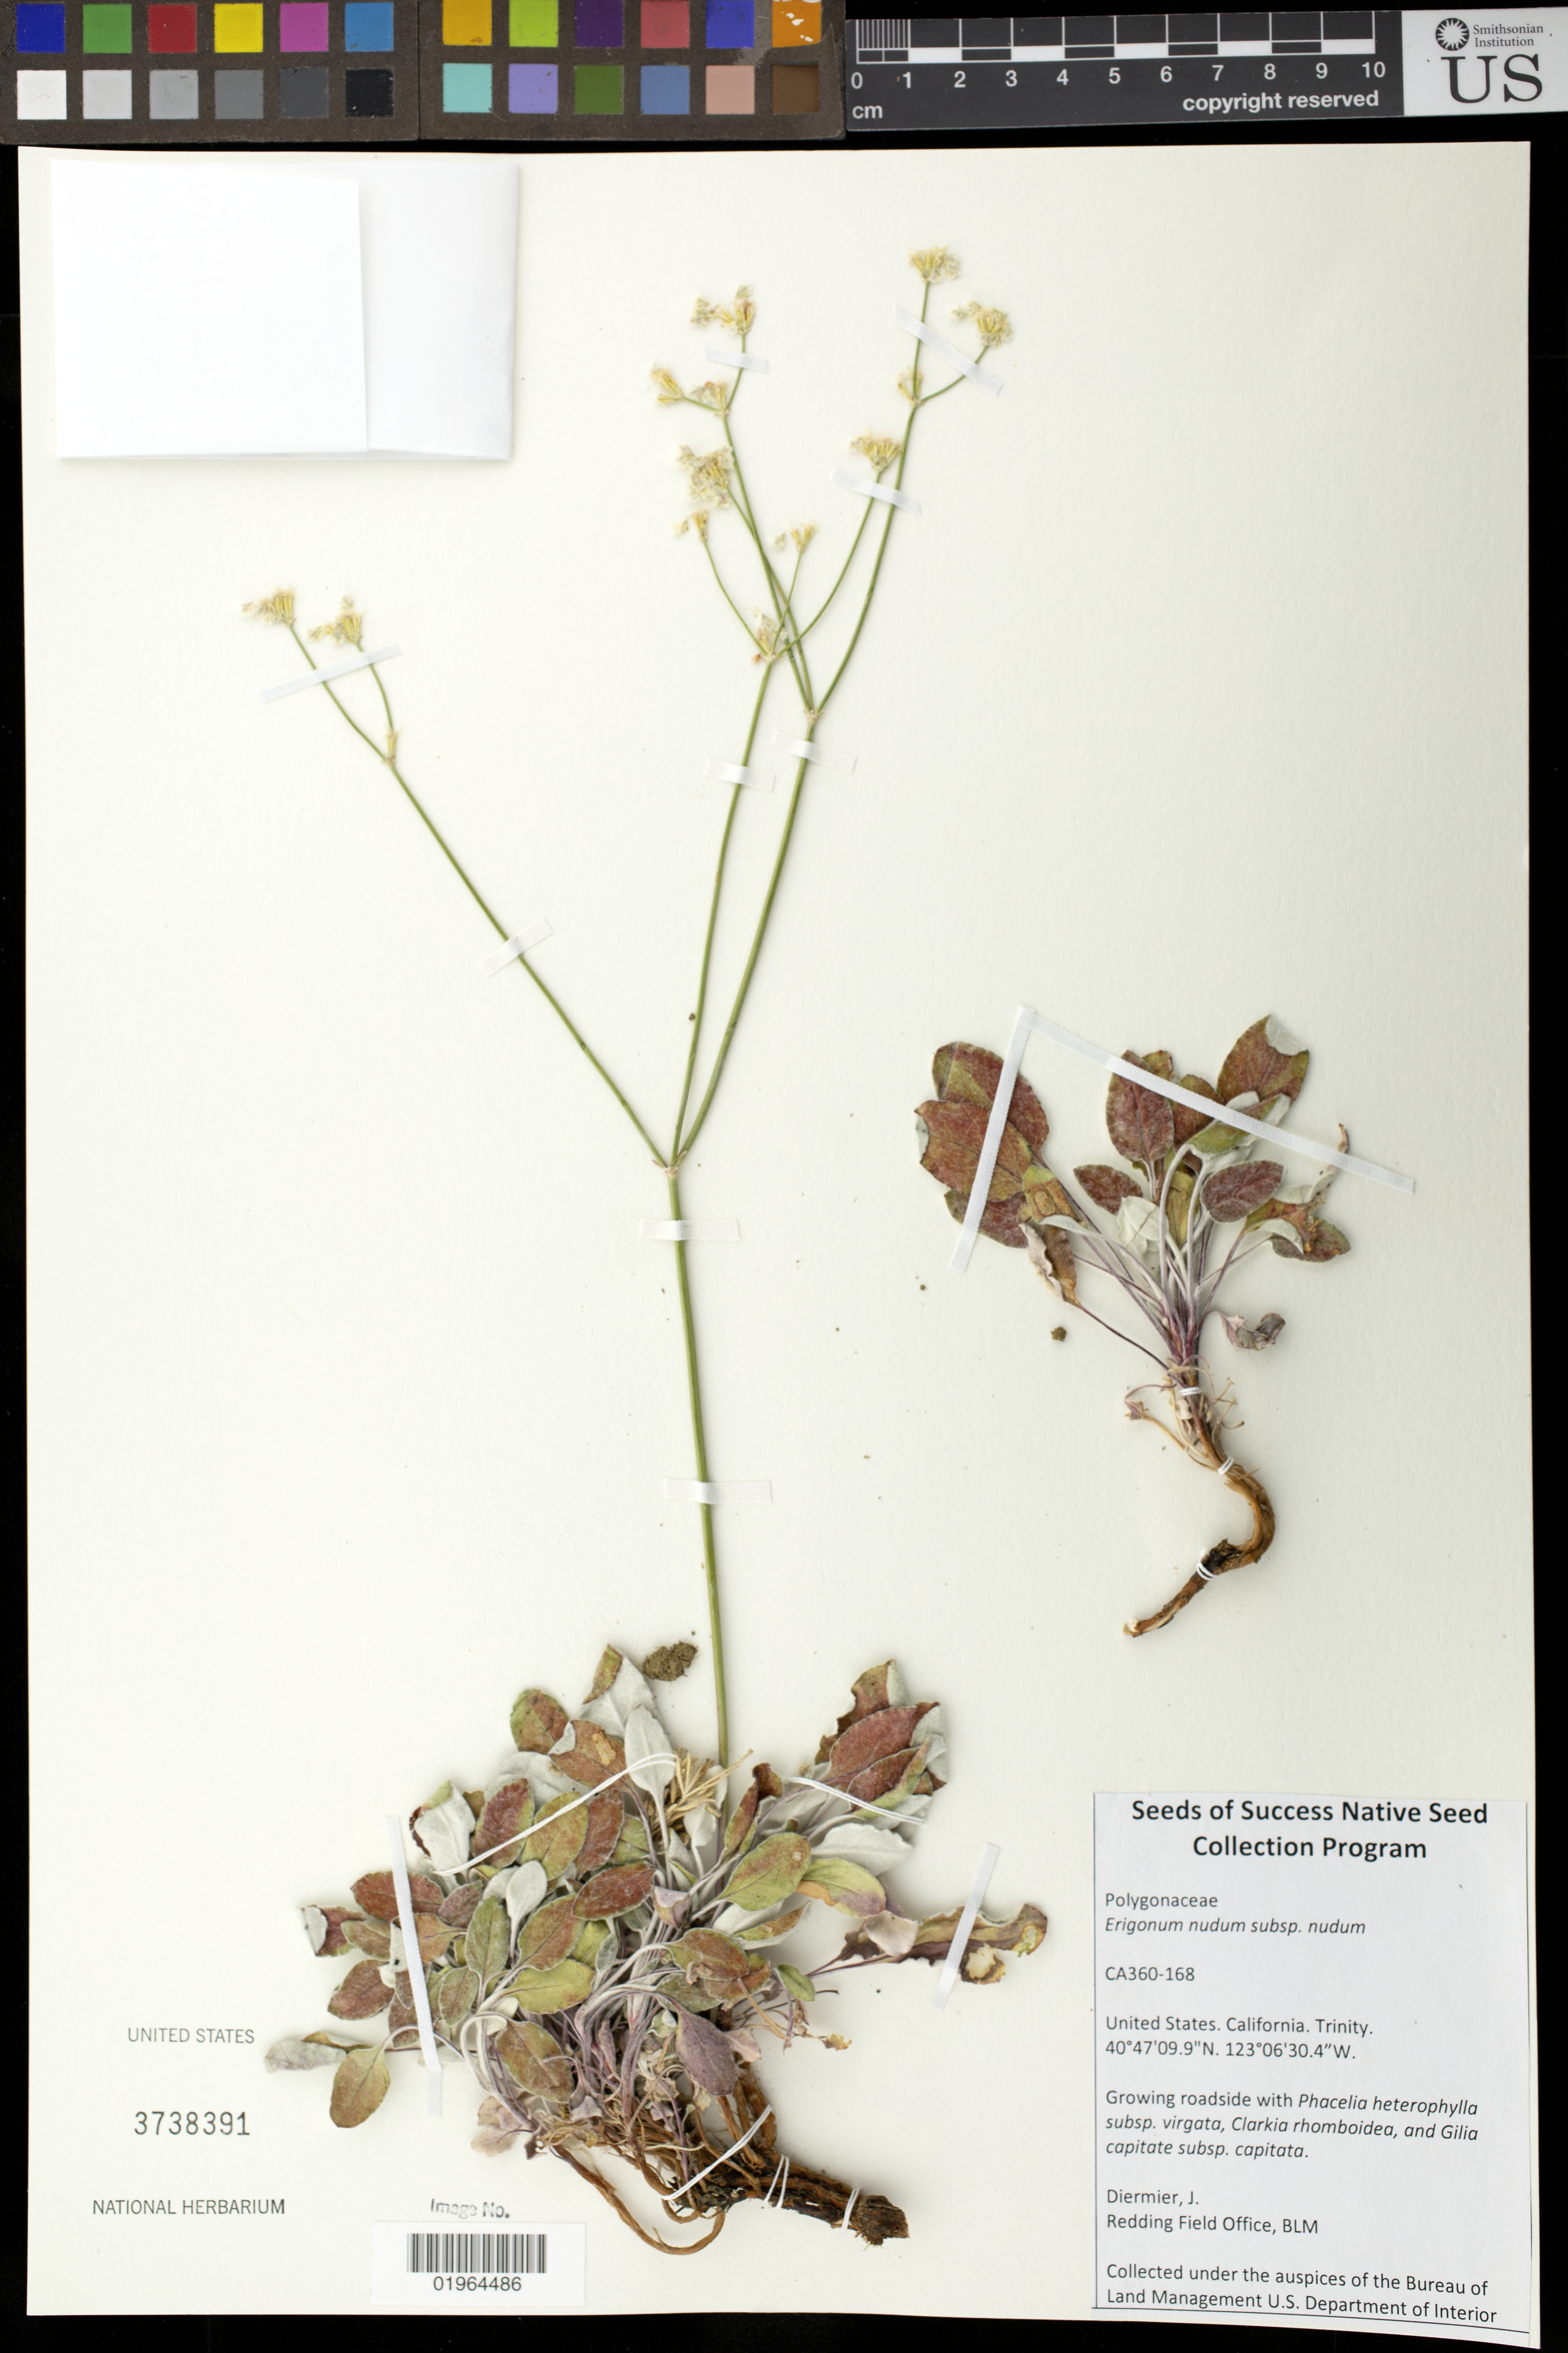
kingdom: Plantae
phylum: Tracheophyta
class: Magnoliopsida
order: Caryophyllales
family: Polygonaceae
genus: Eriogonum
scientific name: Eriogonum nudum subsp. nudum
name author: Douglas ex Benth.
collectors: J. Diermier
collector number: CA360-168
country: United States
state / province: California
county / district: Trinity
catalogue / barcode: US 3738391